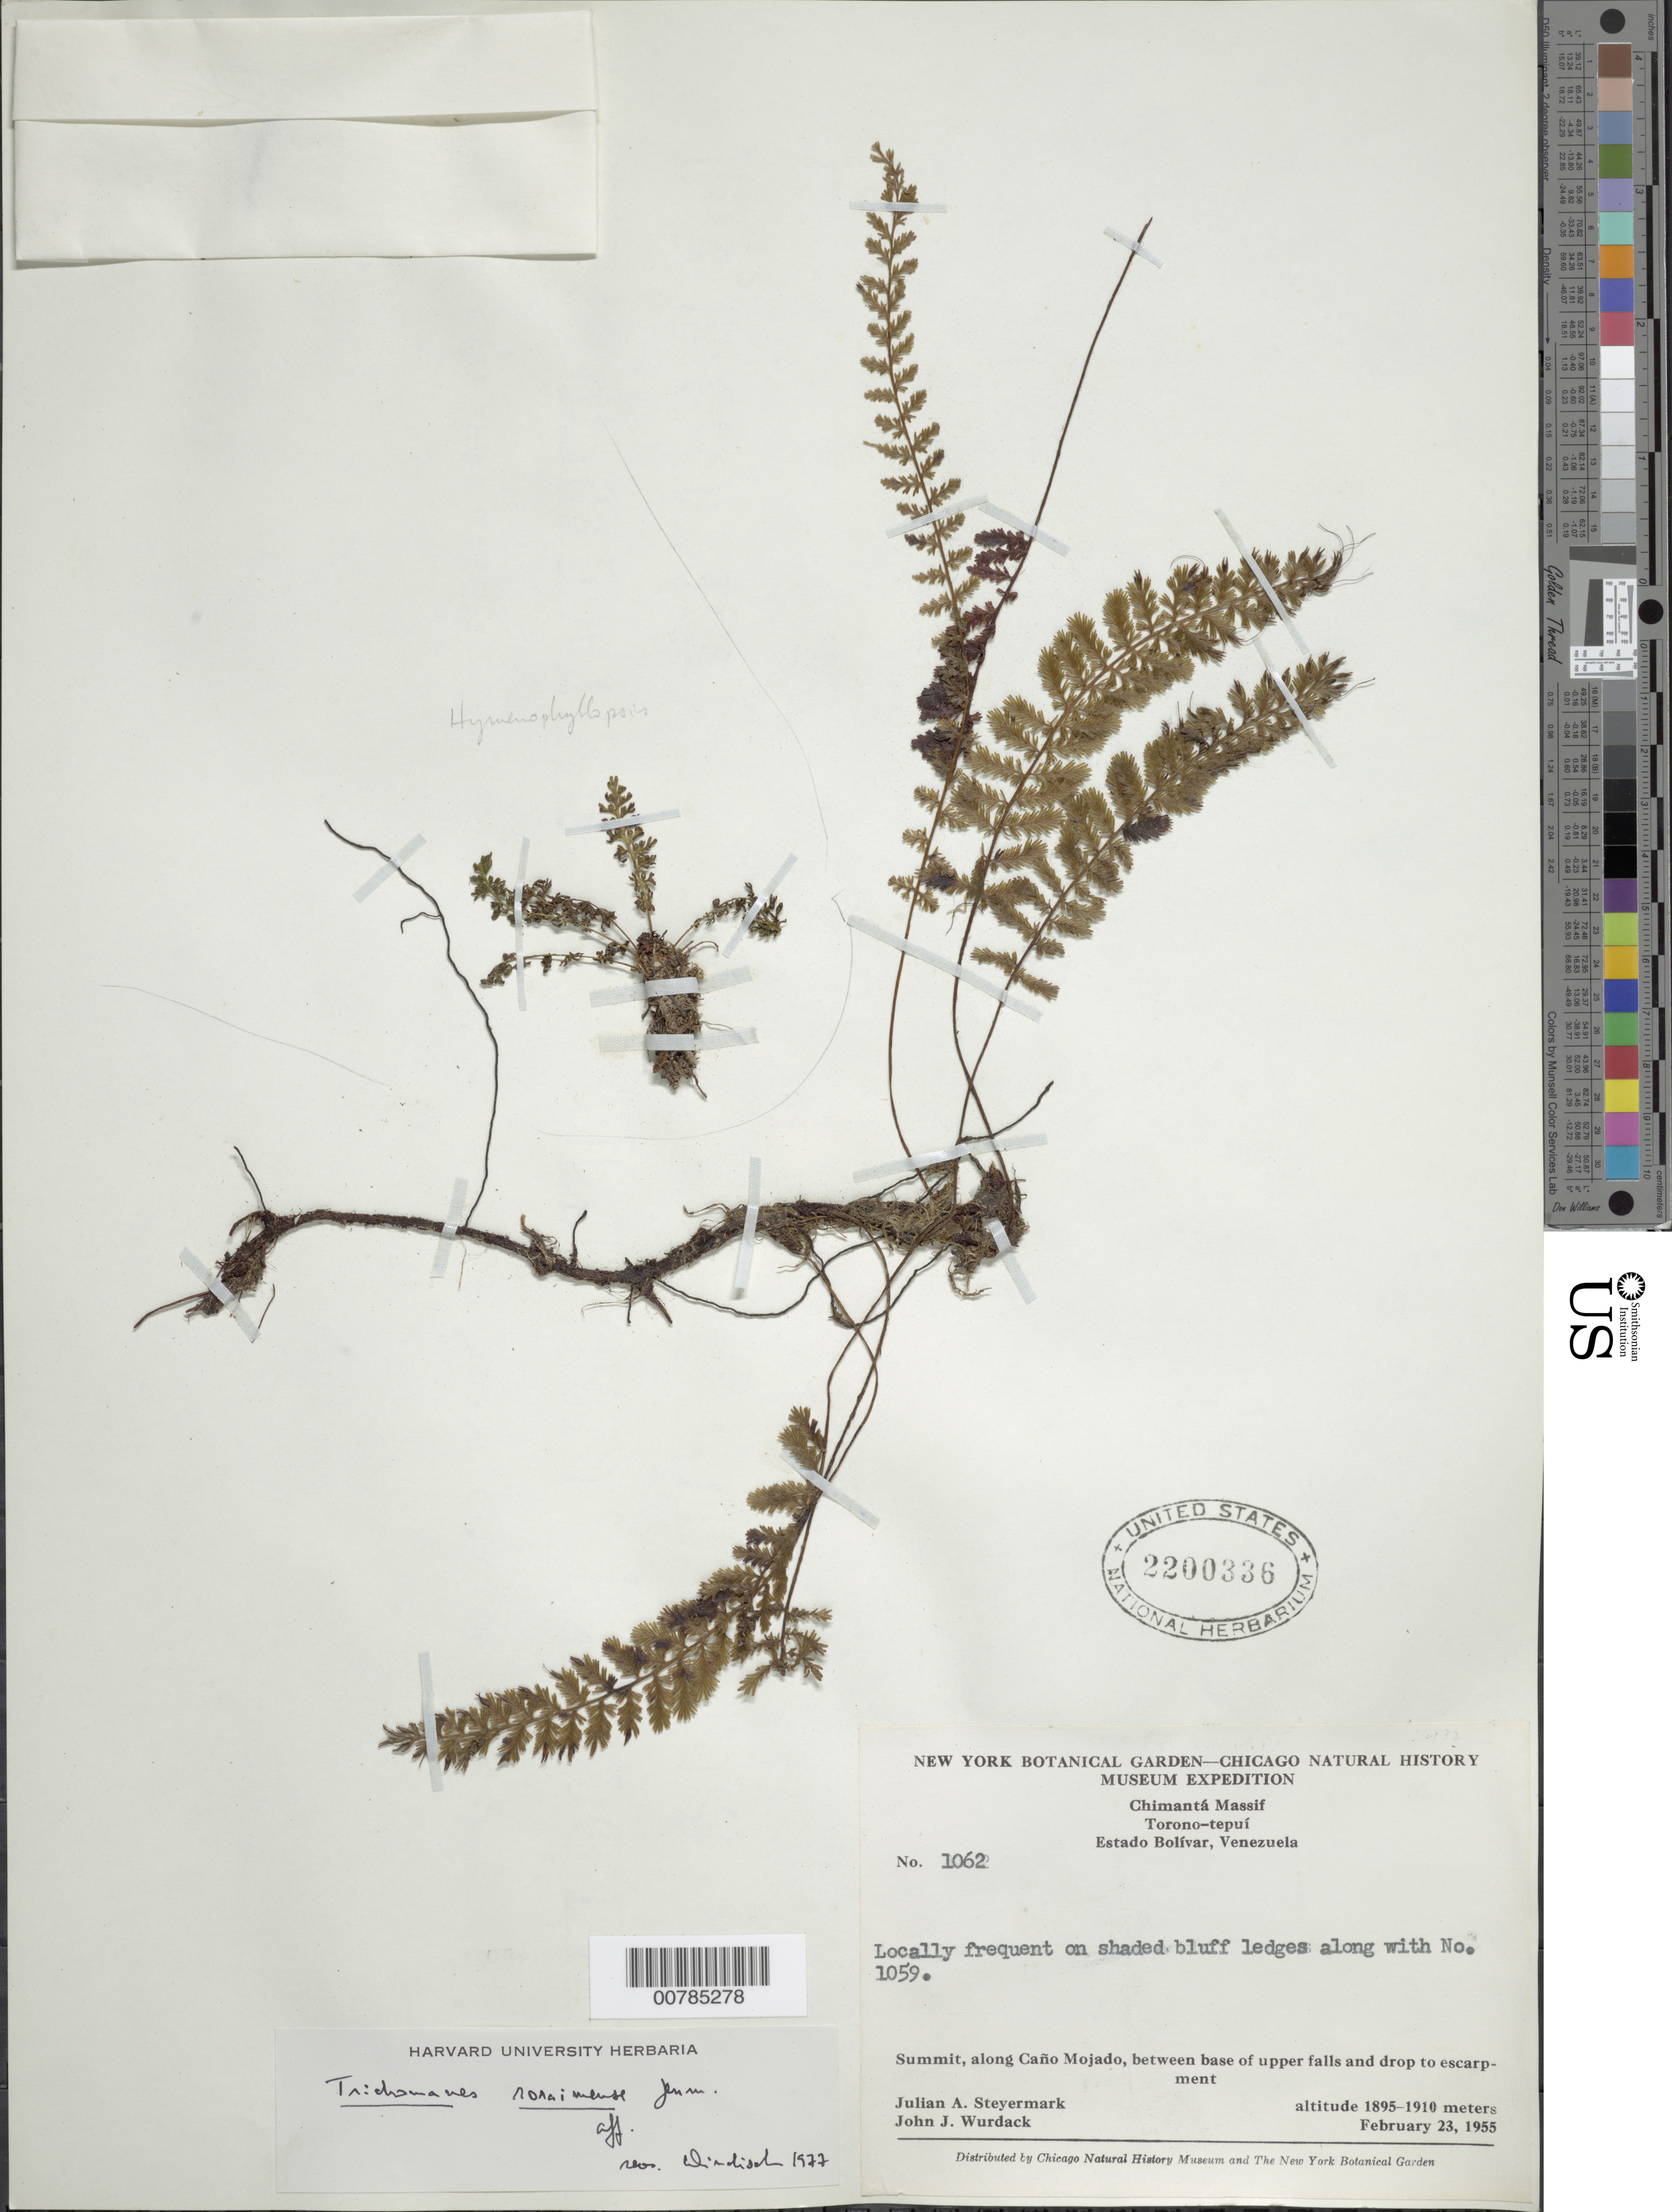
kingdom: Plantae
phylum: Tracheophyta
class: Polypodiopsida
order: Hymenophyllales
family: Hymenophyllaceae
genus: Trichomanes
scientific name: Trichomanes roraimense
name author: Jenman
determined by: Windisch, Paulo Guenter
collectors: J. Steyermark & J. J. Wurdack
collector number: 55 1062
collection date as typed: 23-Feb-55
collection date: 1955-02-23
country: Venezuela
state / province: Bolívar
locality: Chimantá Massif, Caño Mojado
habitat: Shaded bluff ledges along with No. 1059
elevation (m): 1895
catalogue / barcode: US 2200336